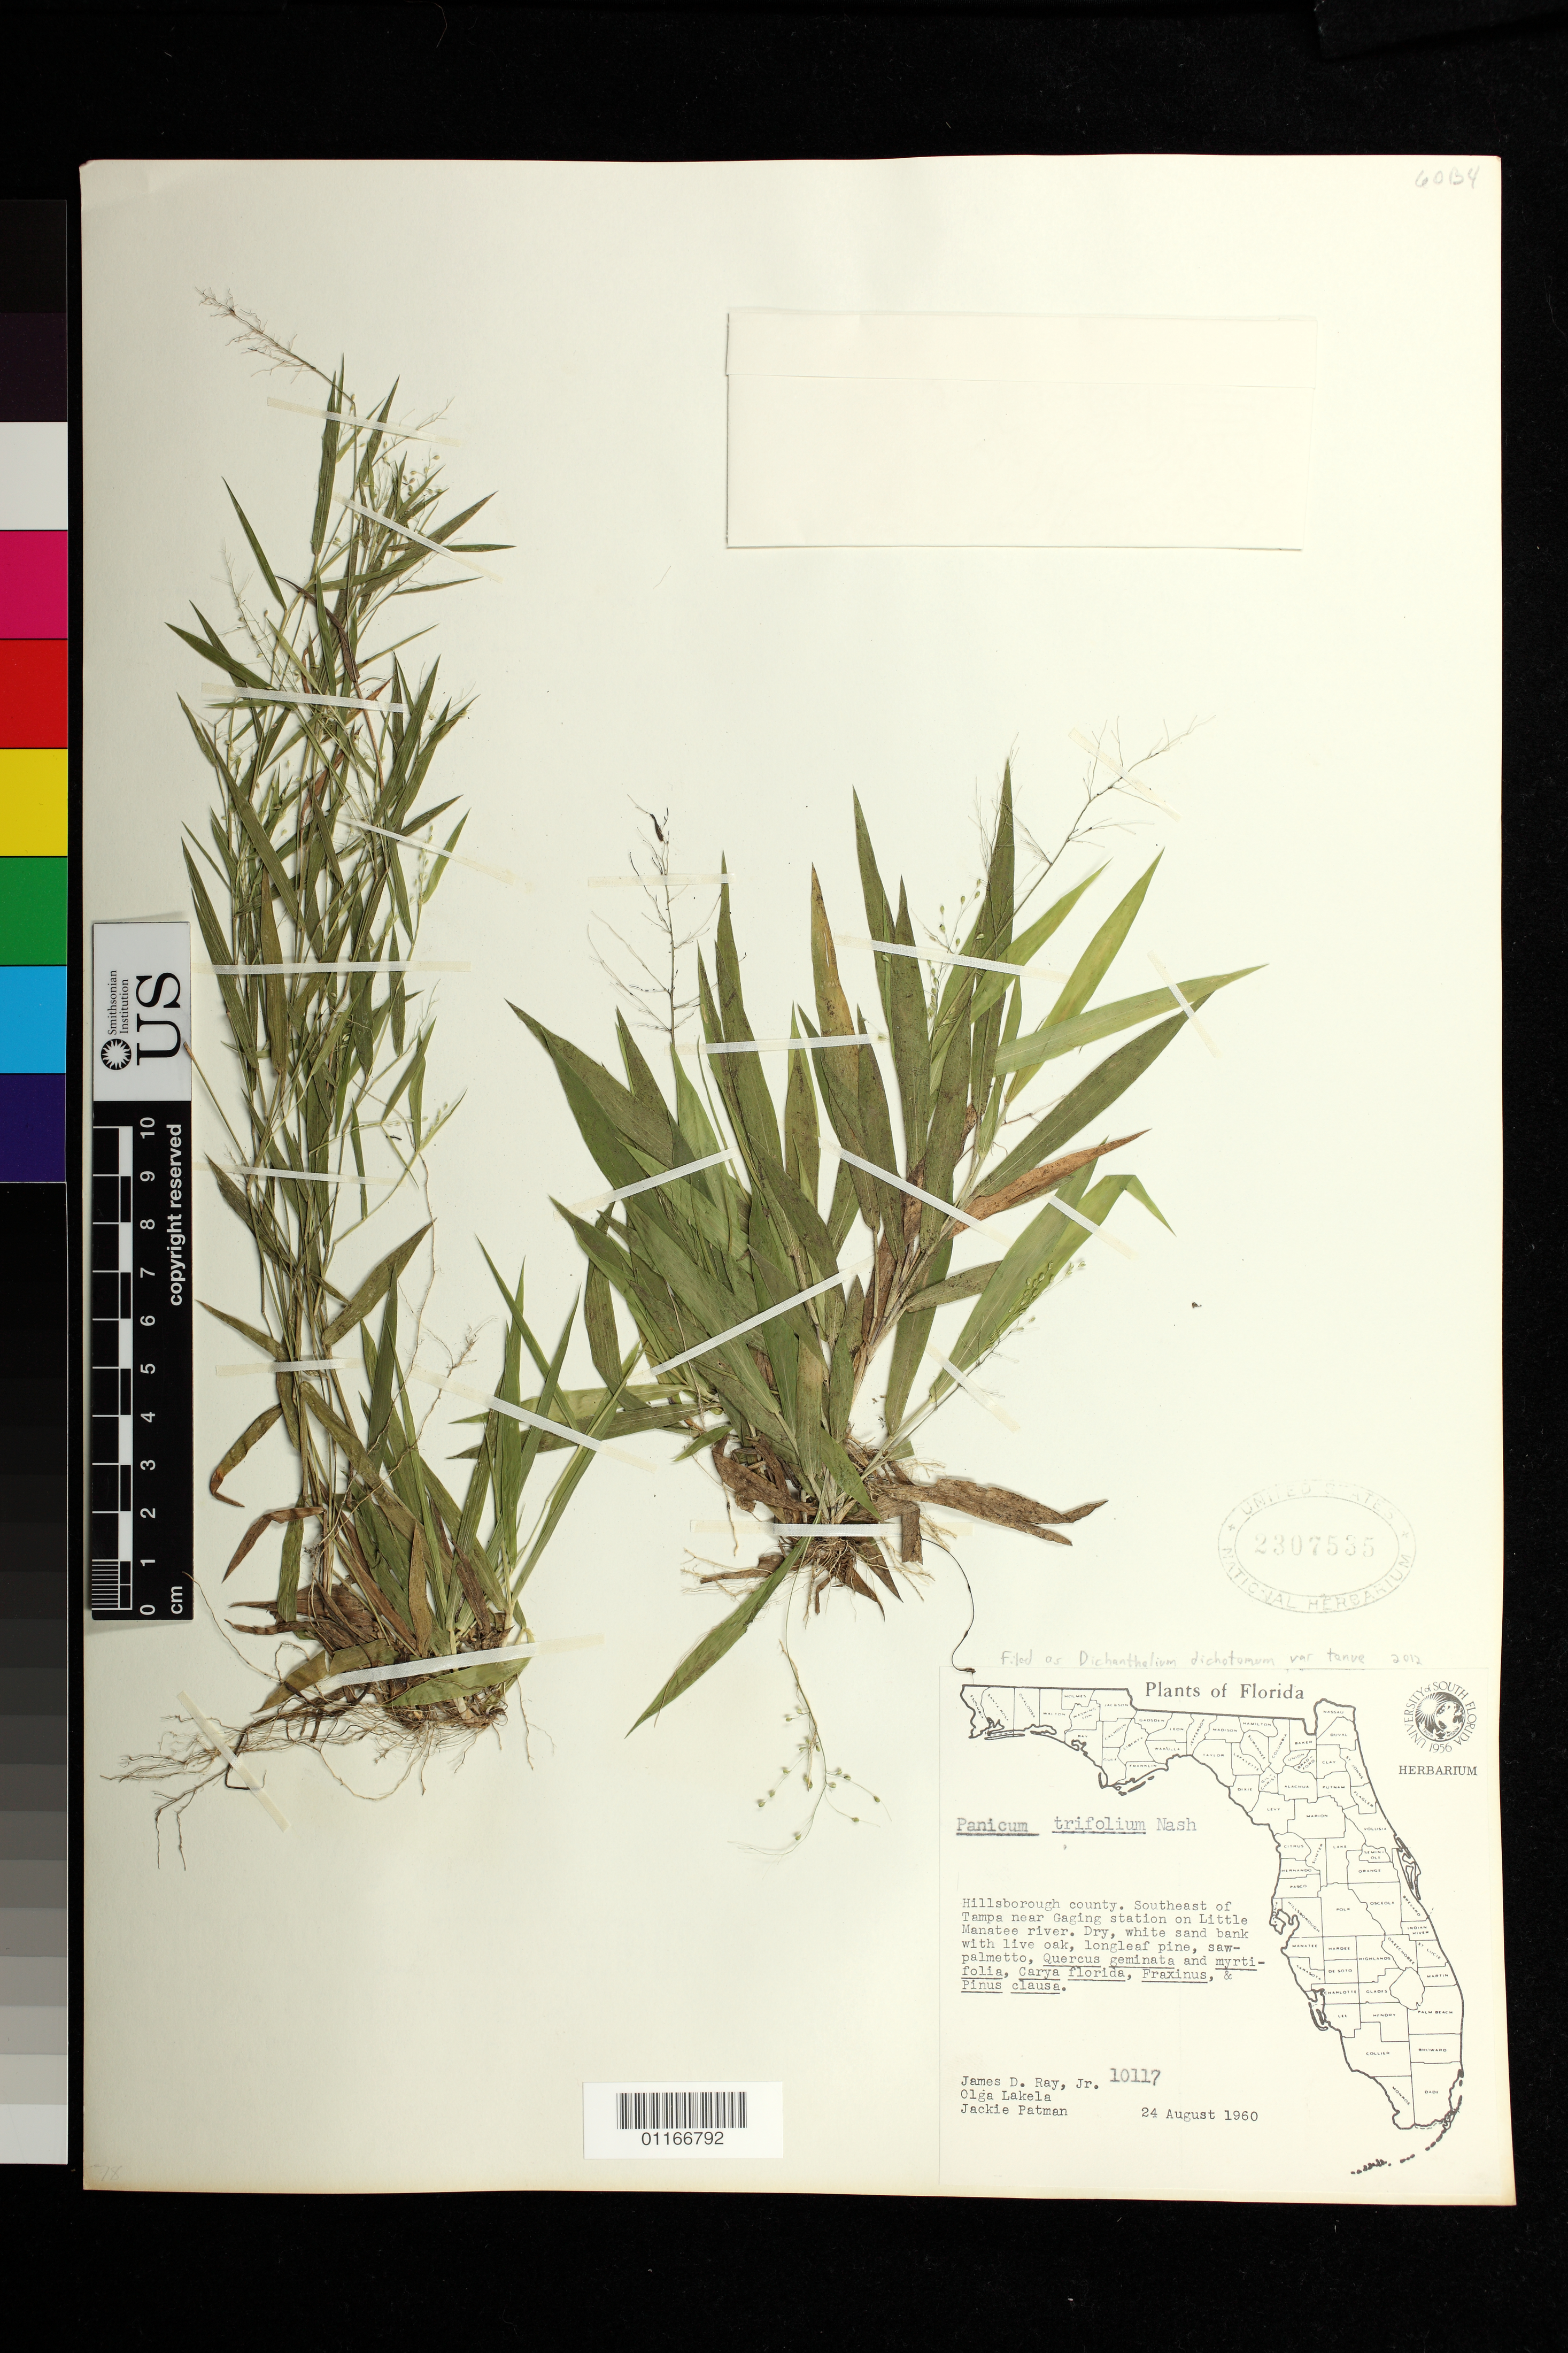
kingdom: Plantae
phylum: Tracheophyta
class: Liliopsida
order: Poales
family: Poaceae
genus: Dichanthelium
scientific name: Dichanthelium dichotomum var. tenue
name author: (Muhl.) Gould & C.A. Clark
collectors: J. D. Ray Jr., O. Lakela & J. Patman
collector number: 10117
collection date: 1960-08-24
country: United States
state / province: Florida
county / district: Hillsborough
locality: Southeast of Tampa near Gaging station on Little Manatee river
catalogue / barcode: US 2307535